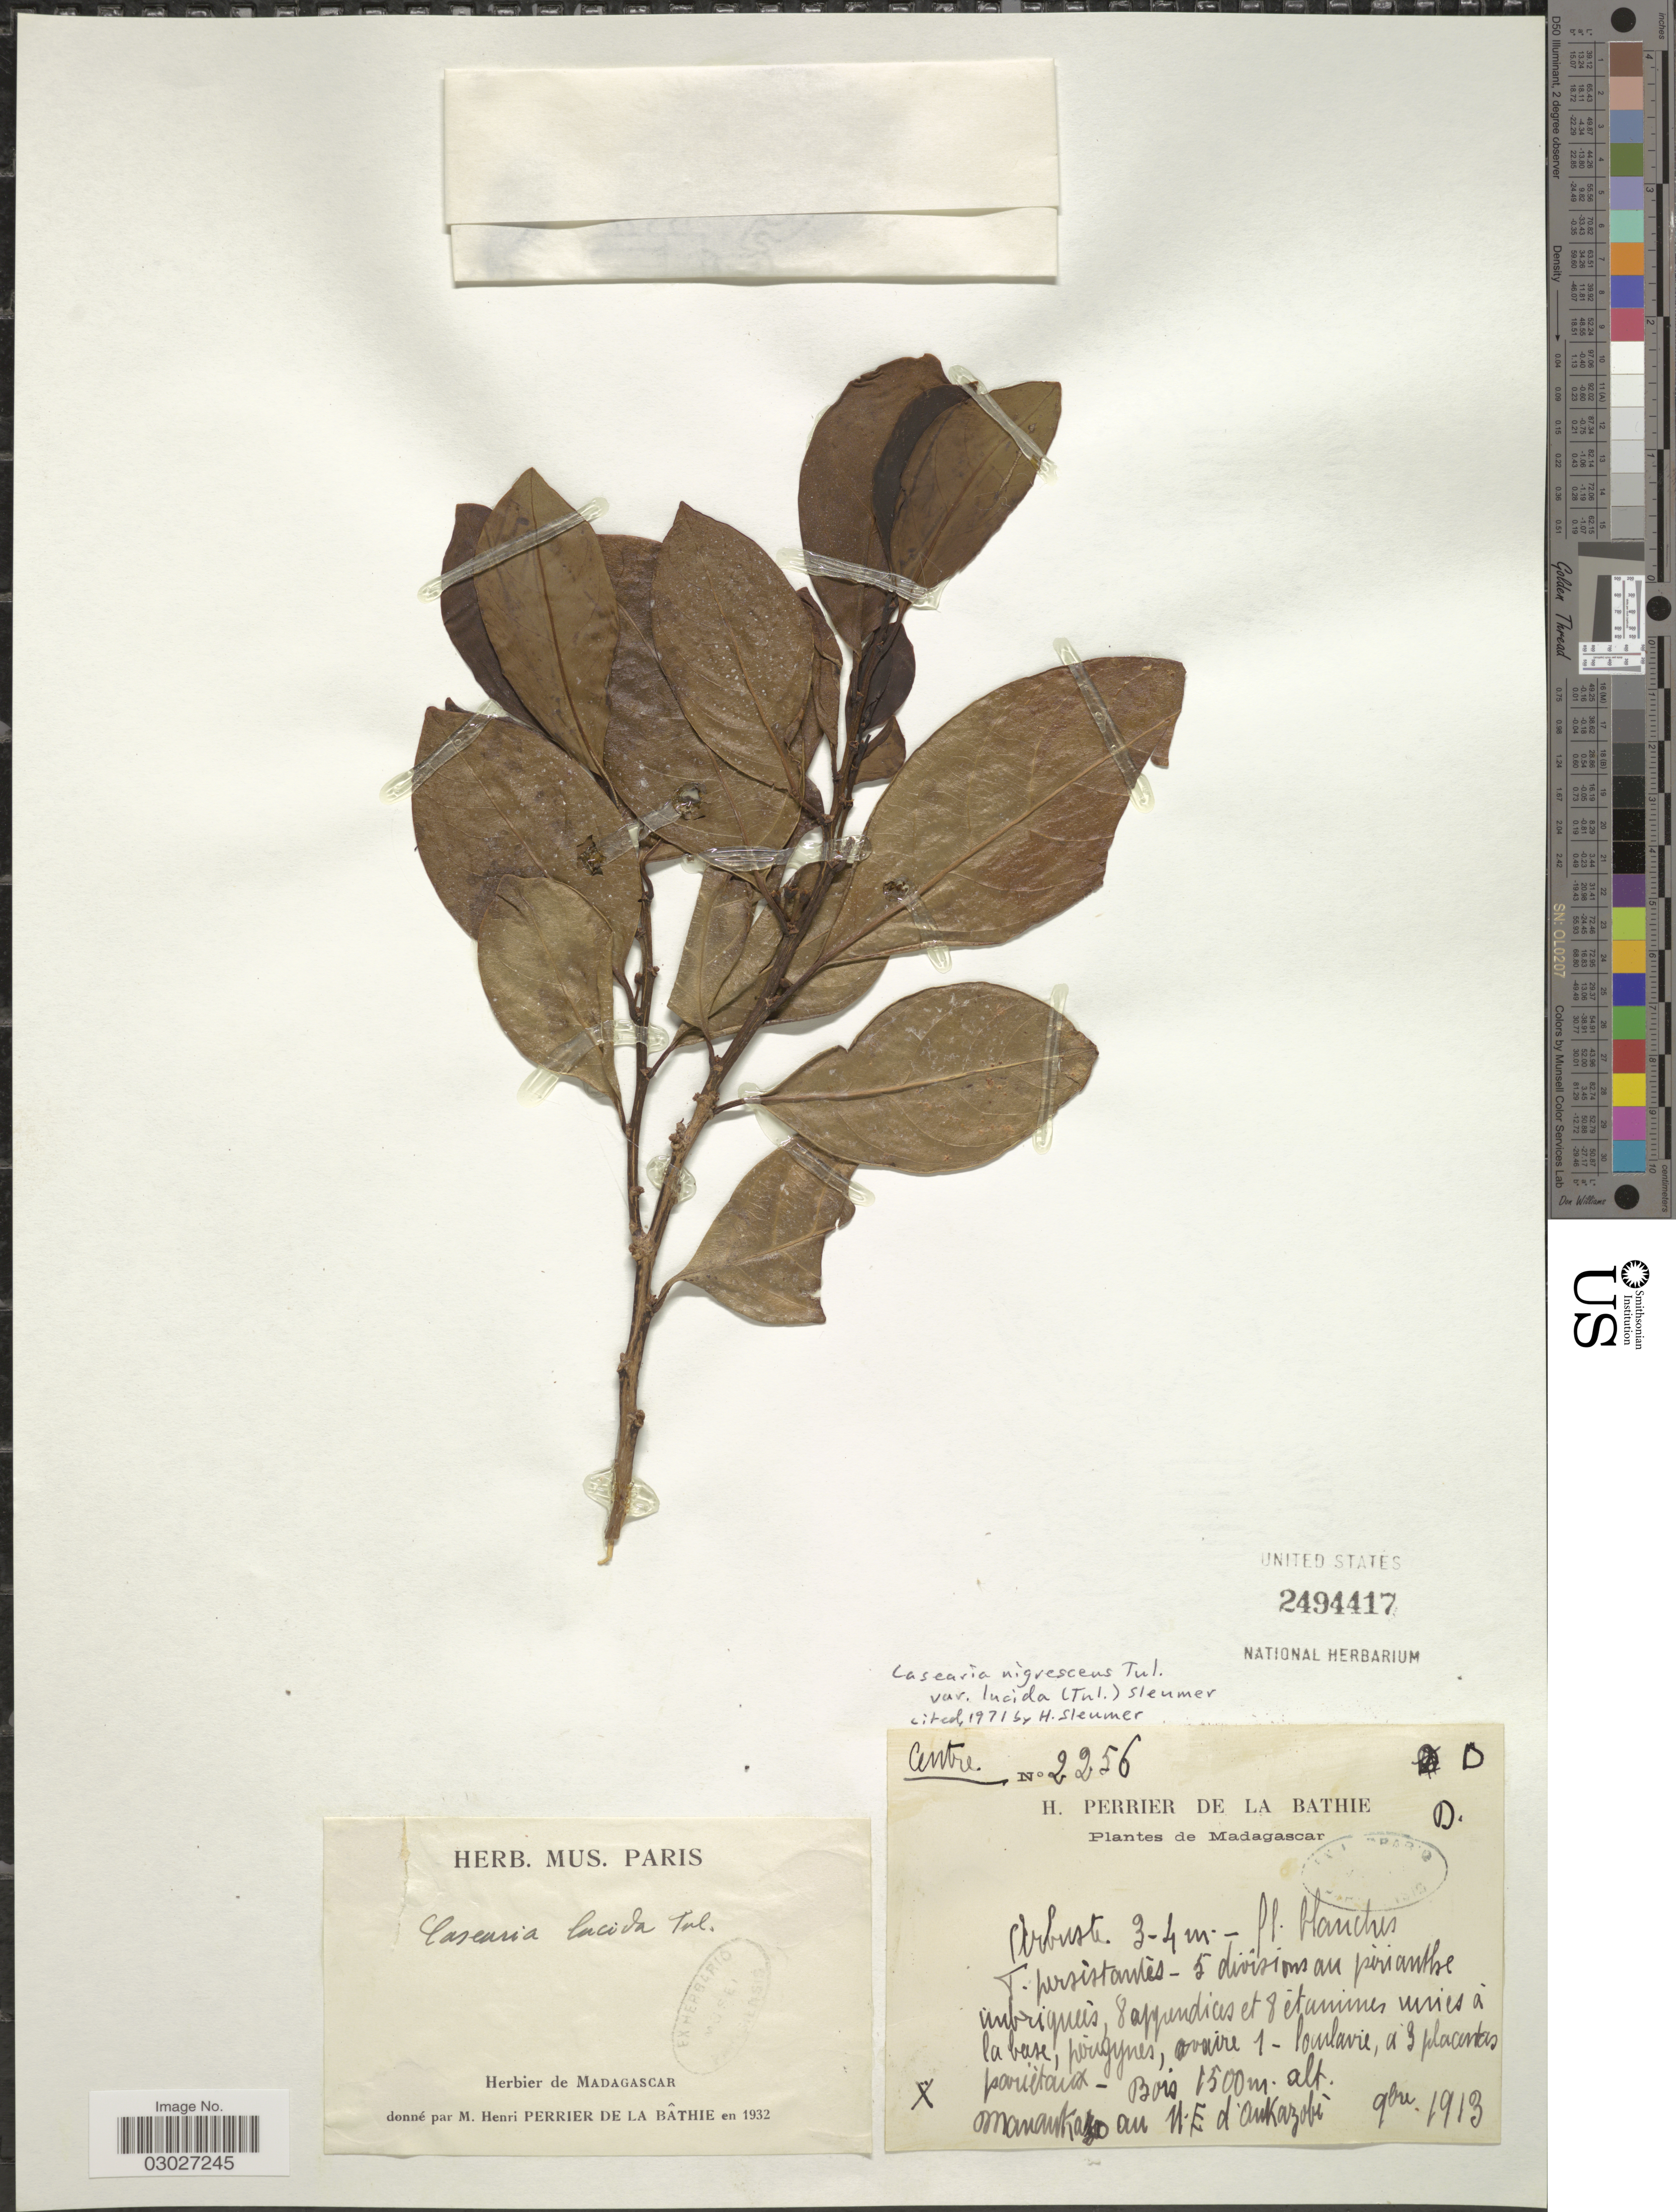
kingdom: Plantae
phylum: Tracheophyta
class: Magnoliopsida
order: Malpighiales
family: Salicaceae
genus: Casearia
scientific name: Casearia nigrescens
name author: Tul.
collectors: H. Perrier de la Bâthie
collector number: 2256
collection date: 1913-09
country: Madagascar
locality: Manankazo au N.E. d'Onkazobi.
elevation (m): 1500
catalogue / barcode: US 2494417